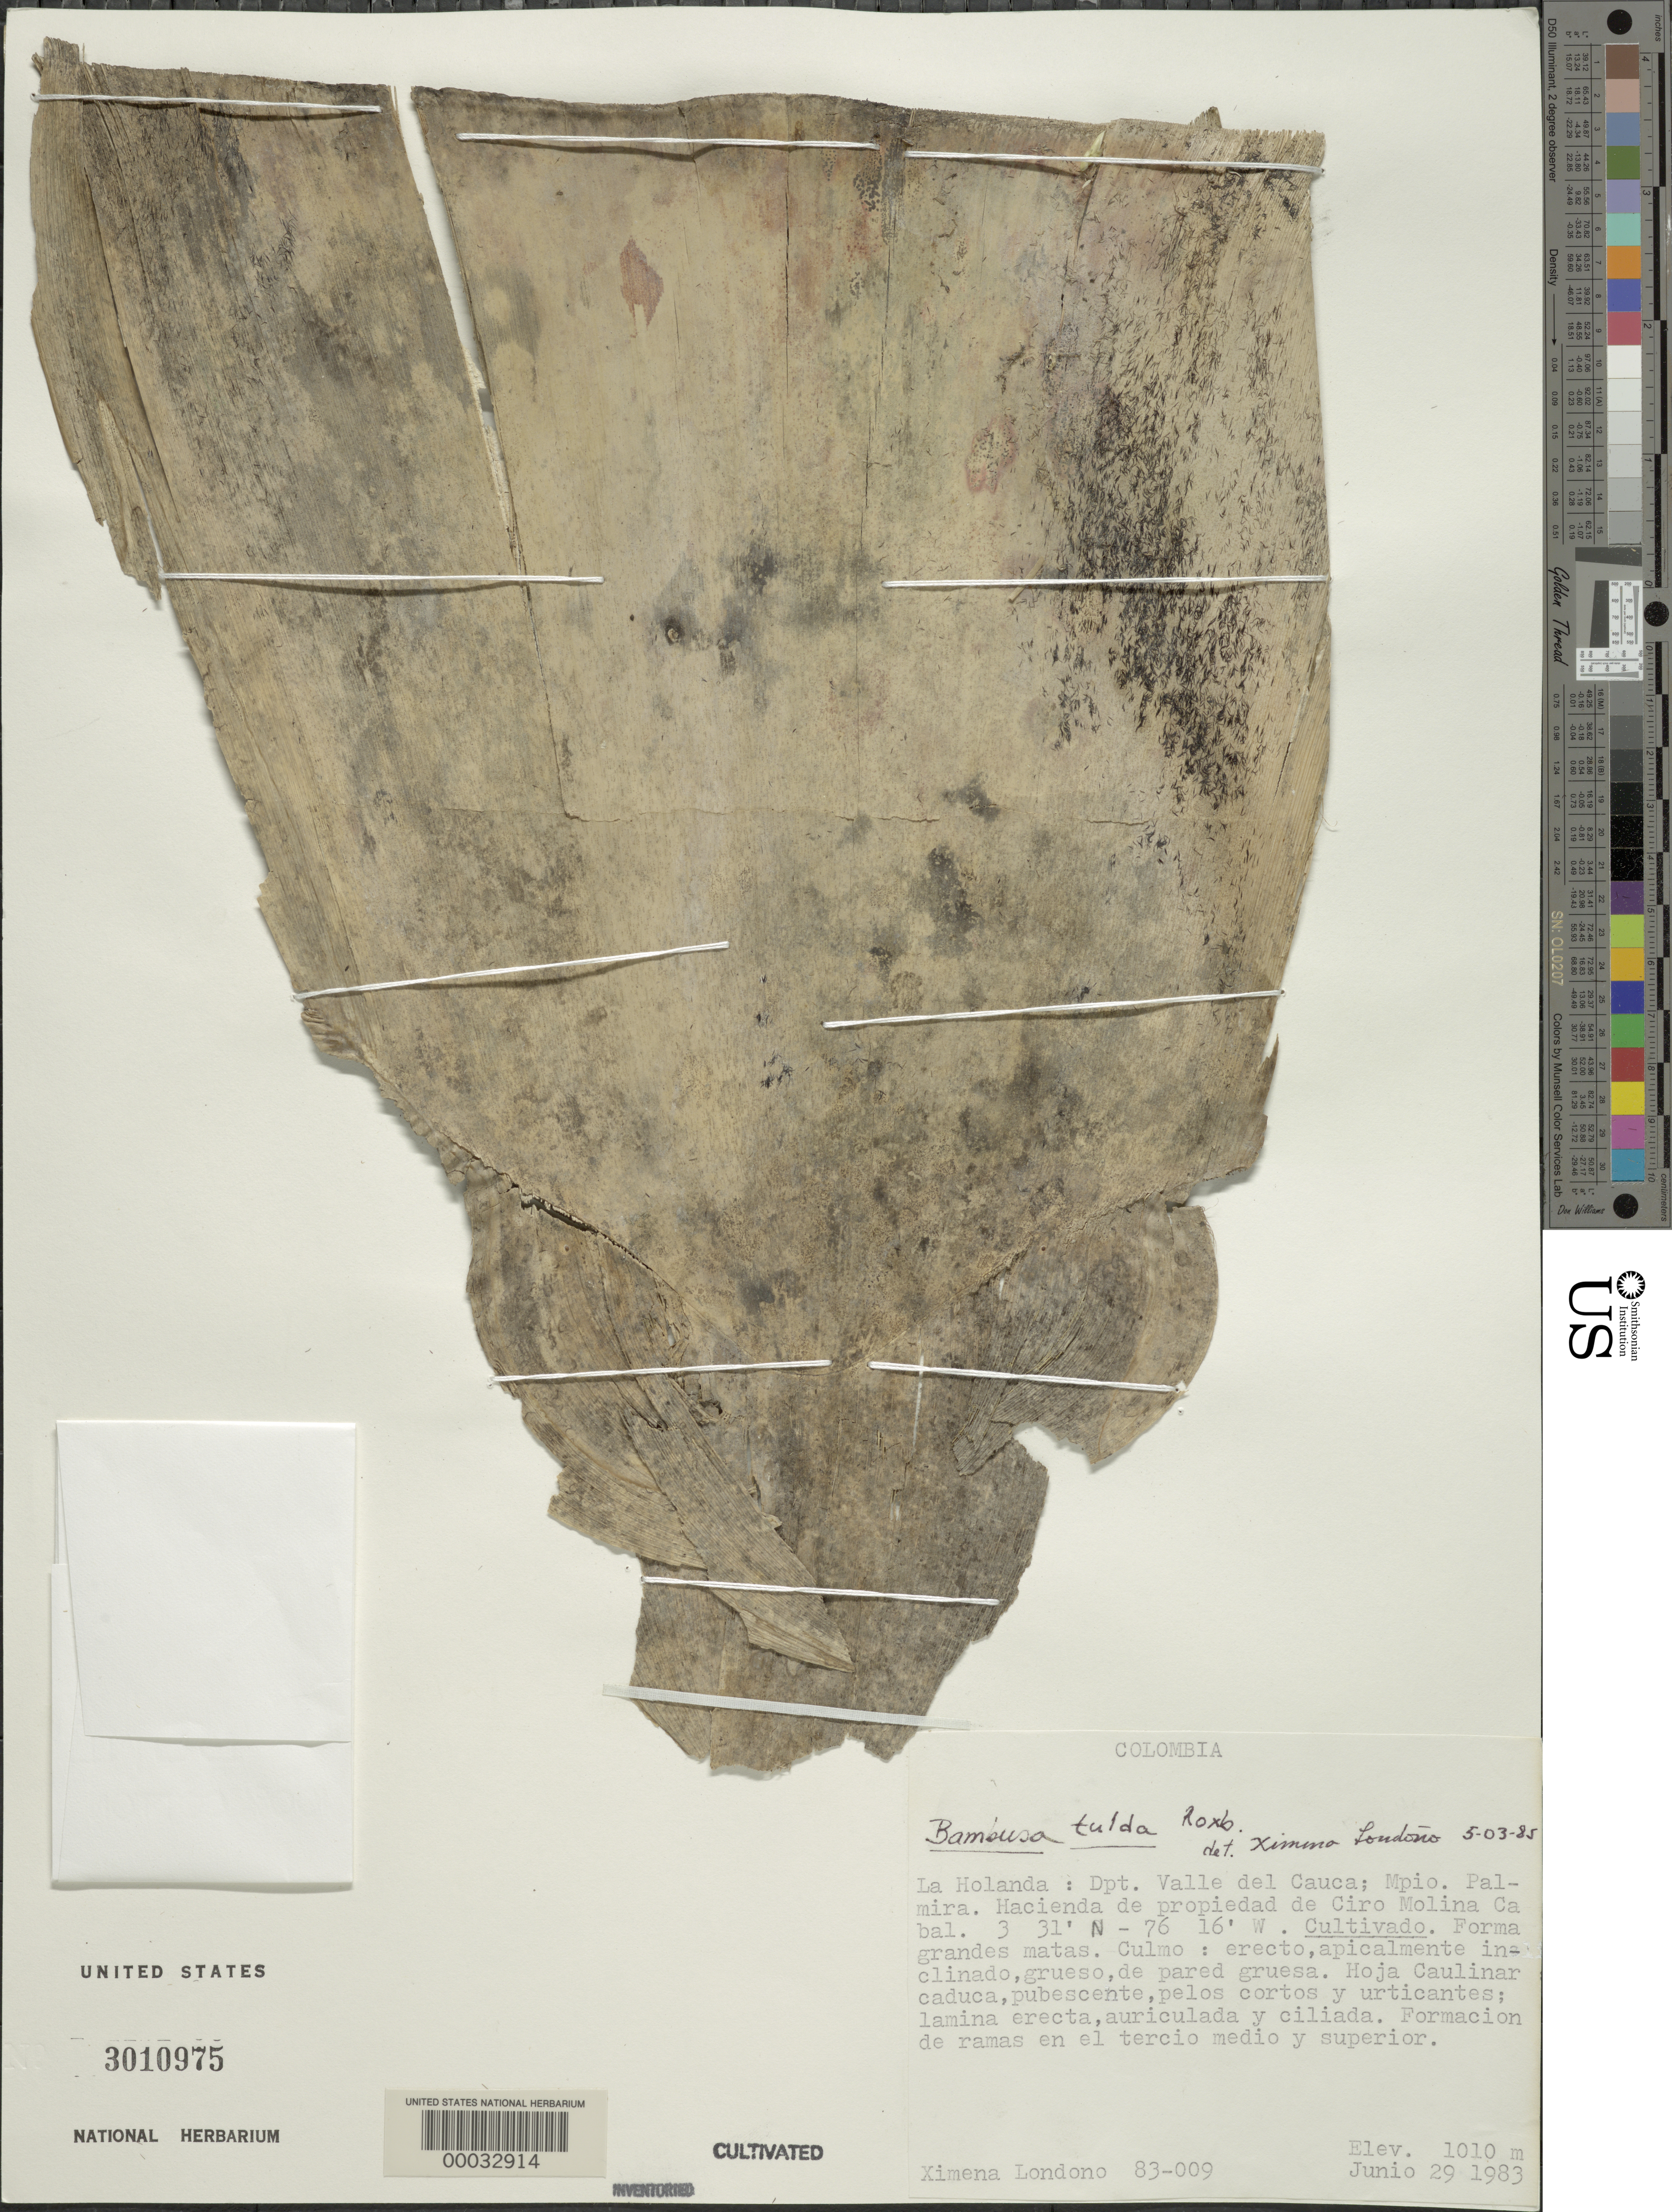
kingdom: Plantae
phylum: Tracheophyta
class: Liliopsida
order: Poales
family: Poaceae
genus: Bambusa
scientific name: Bambusa tulda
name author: Roxb.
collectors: X. Londoño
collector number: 83-009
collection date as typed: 29 Jun 1983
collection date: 1983-06-29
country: Colombia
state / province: Cauca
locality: La Holanda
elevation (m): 1010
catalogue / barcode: US 3010975